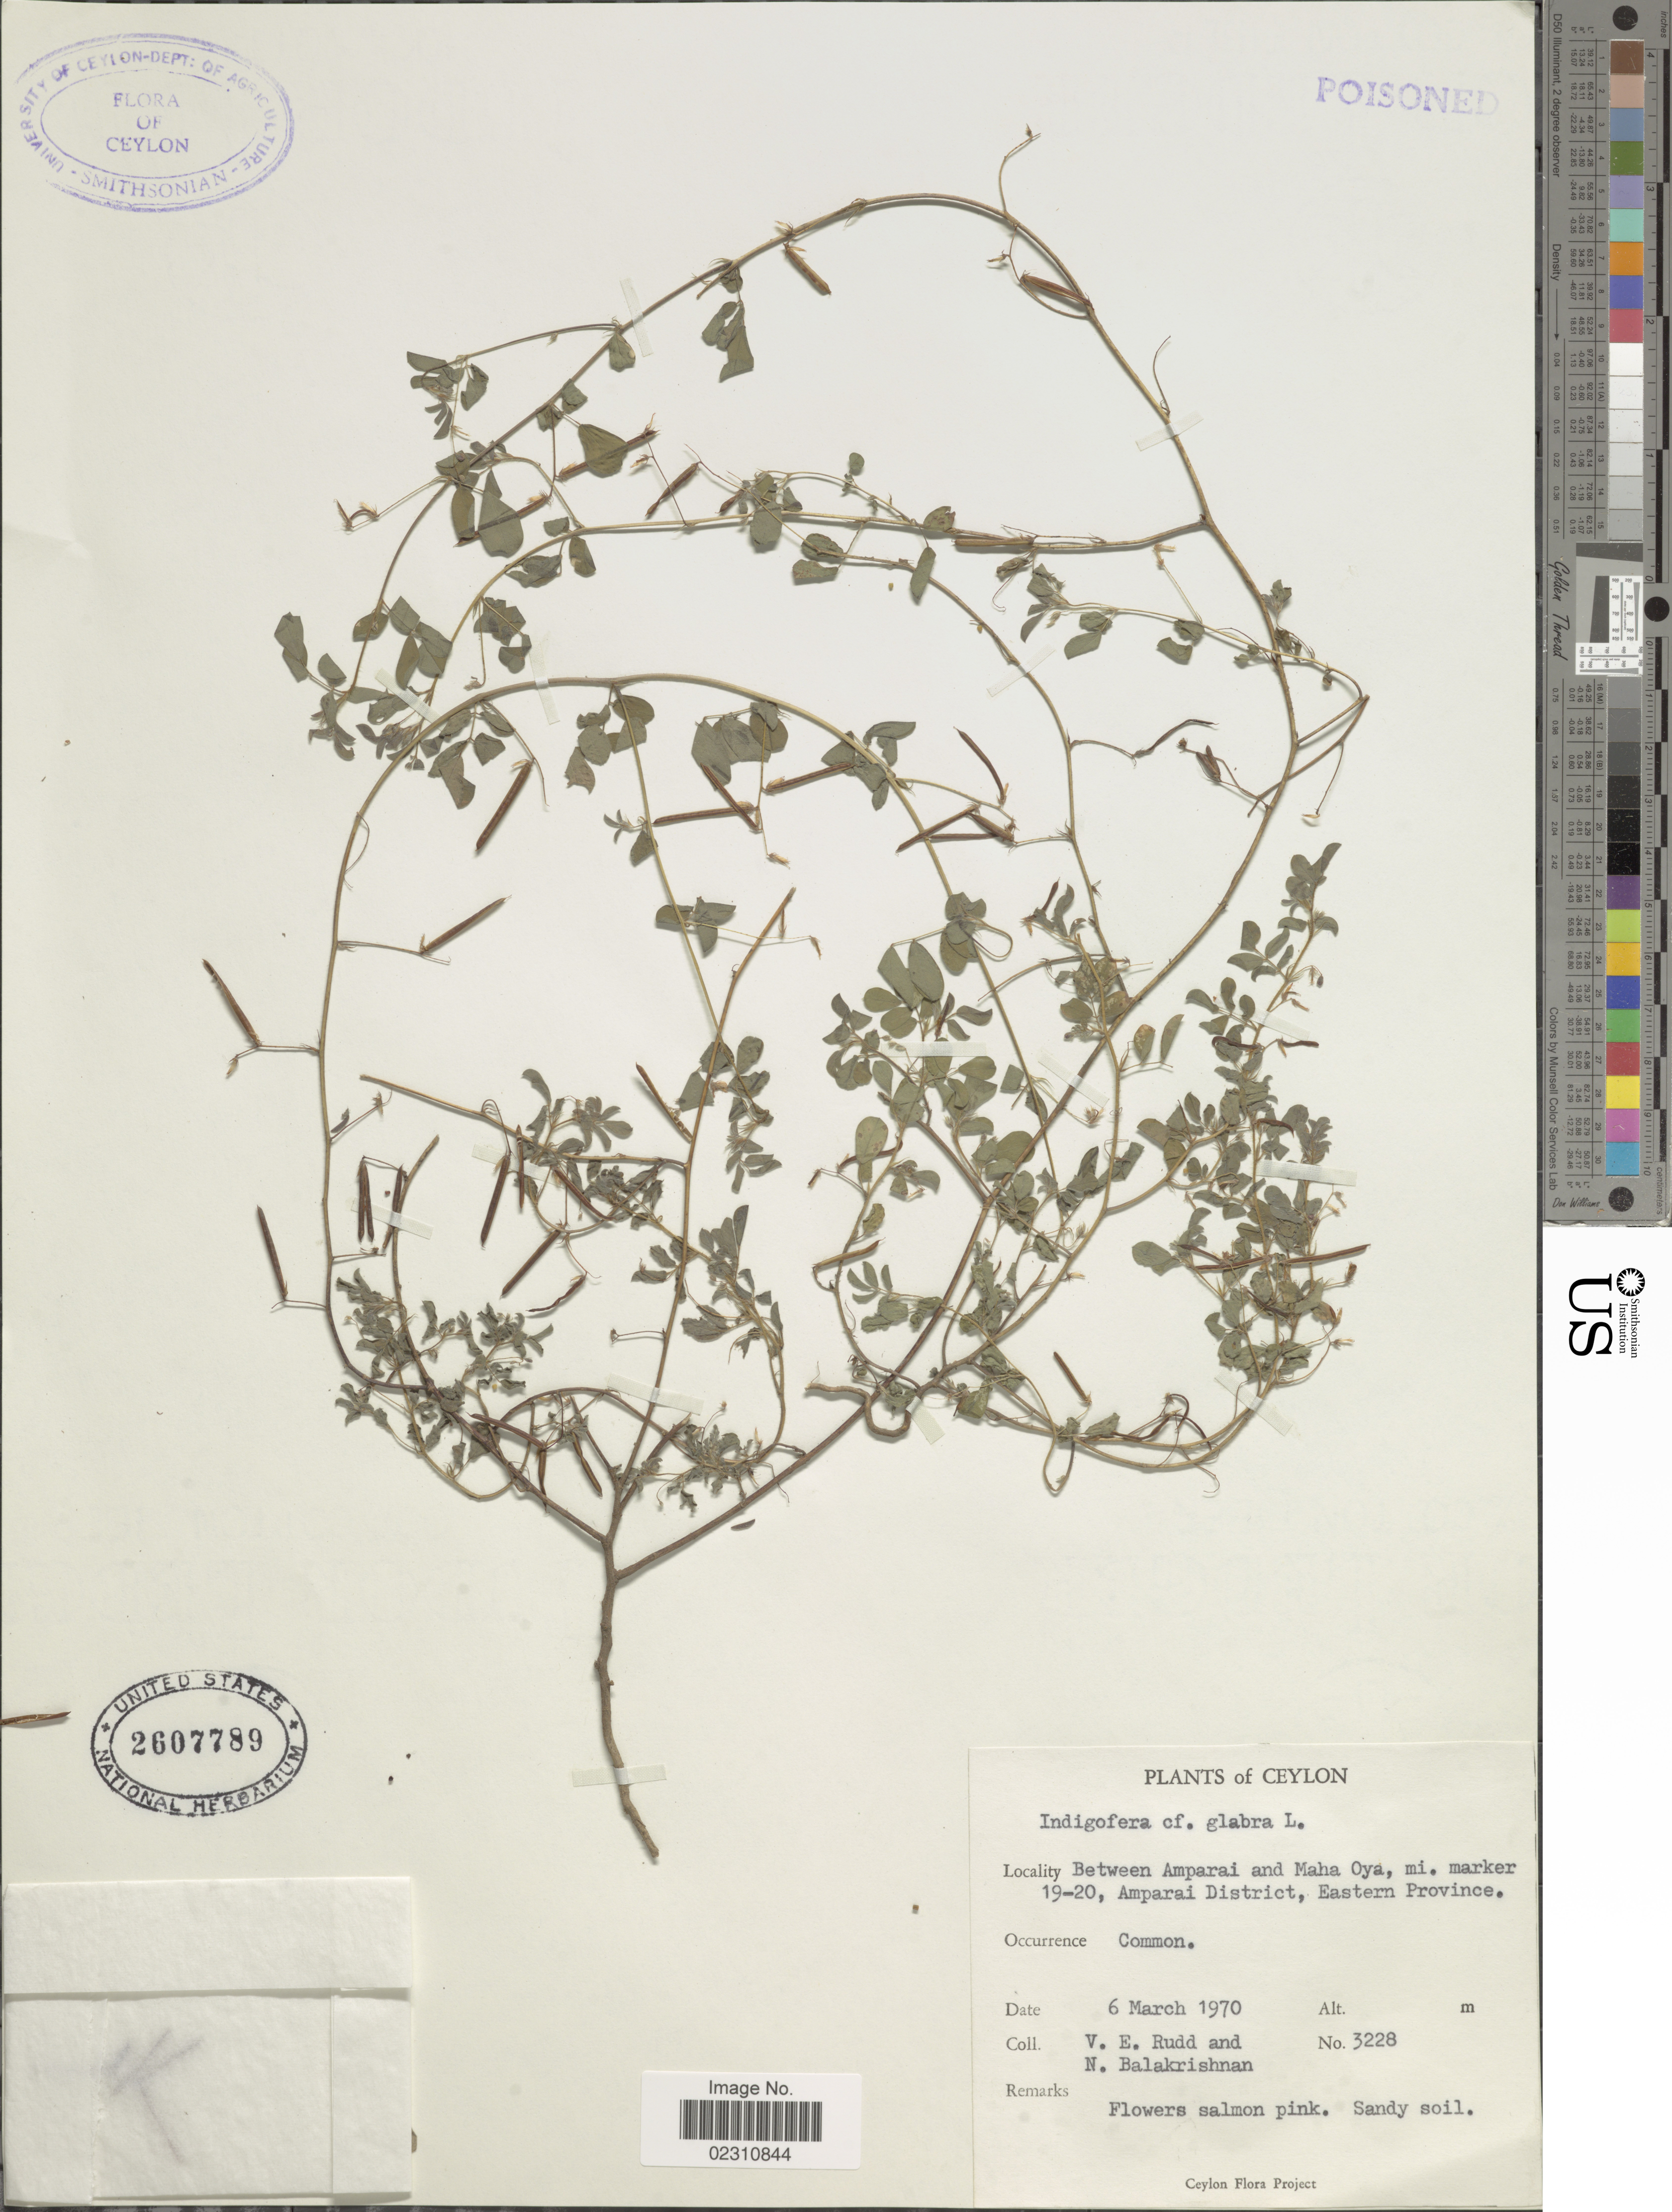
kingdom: Plantae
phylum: Tracheophyta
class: Magnoliopsida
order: Fabales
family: Fabaceae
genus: Indigofera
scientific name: Indigofera glabra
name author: S.S. Chien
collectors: V. E. Rudd & N. Balakrishnan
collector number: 3228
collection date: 1970-03-06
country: Sri Lanka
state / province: Eastern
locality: Ceylon, Between Amparai and Maha Oya, mi, marker 19-20, Amparai District, Eastern Province.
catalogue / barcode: US 2607789